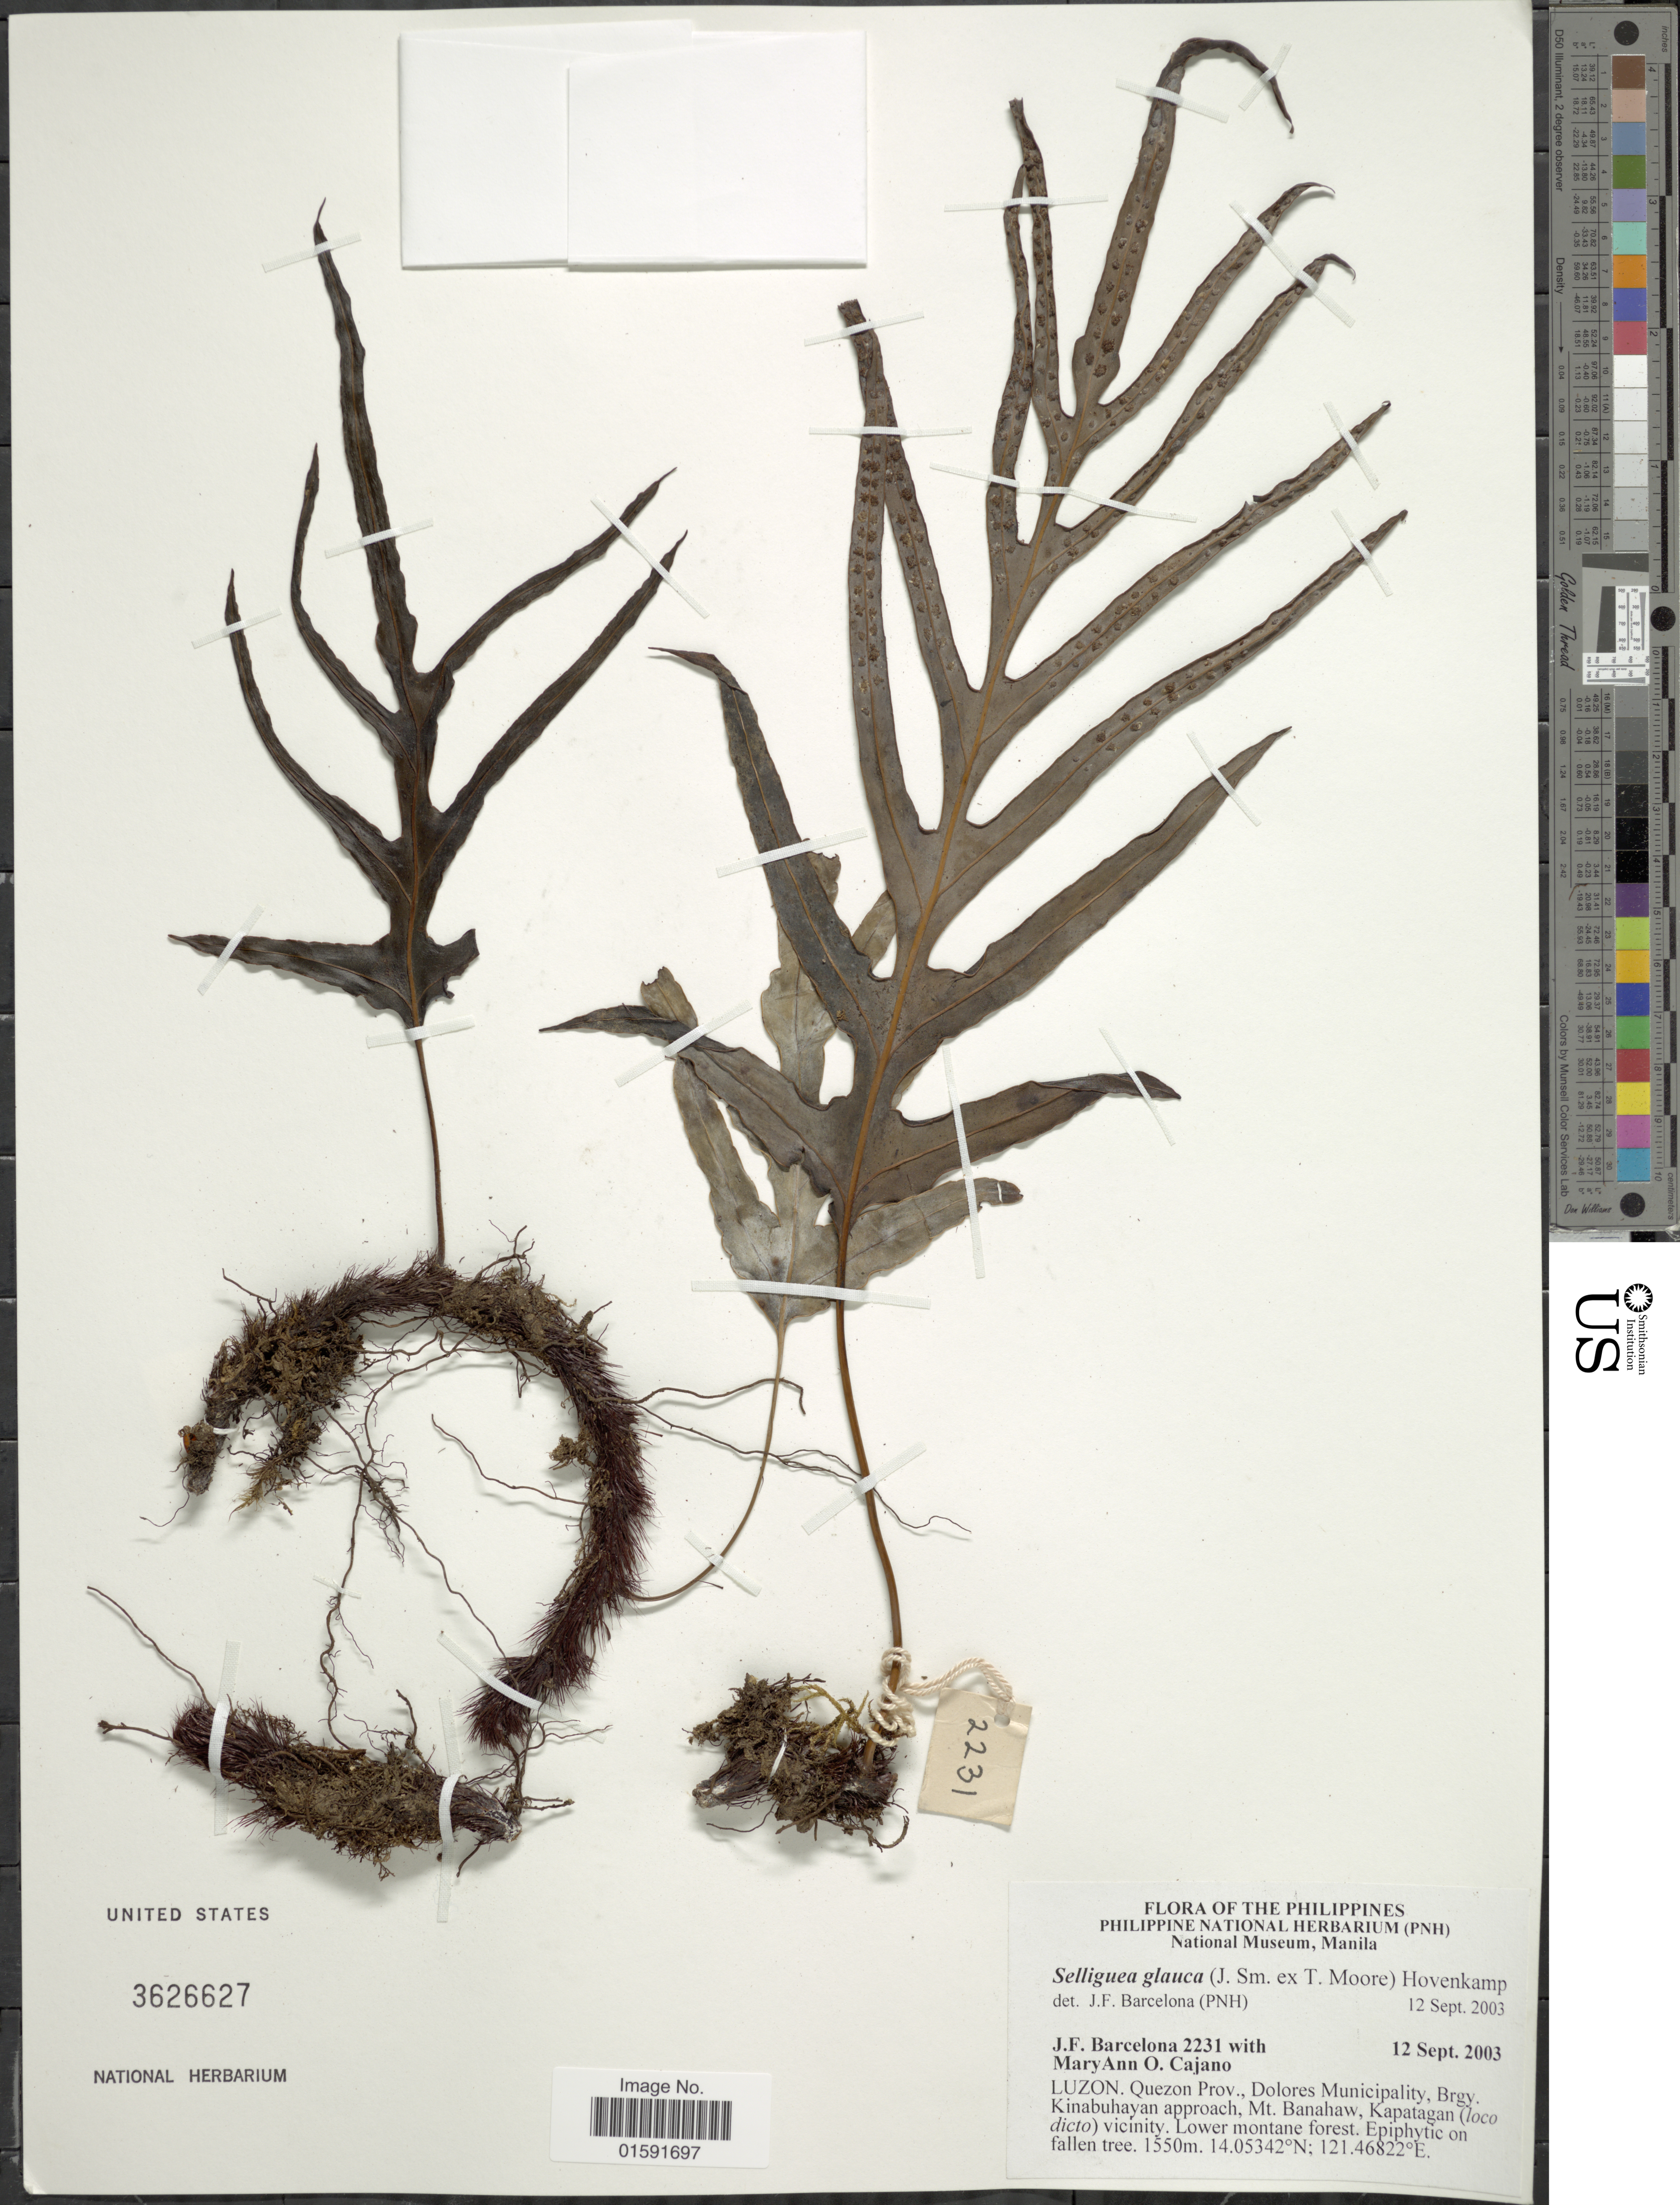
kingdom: Plantae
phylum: Tracheophyta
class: Polypodiopsida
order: Polypodiales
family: Polypodiaceae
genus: Selliguea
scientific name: Selliguea glauca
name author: (J. Sm. ex Brack.) Hovenkamp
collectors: J. F. Barcelona & M. Cajano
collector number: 2231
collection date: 2003-09-12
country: Philippines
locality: Luzon, Quezon Prov., Dolores Municipality, Brgy Kinabuhayan approach, Mt. Banahaw, Kapatagan vicinity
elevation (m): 1550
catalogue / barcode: US 3626627